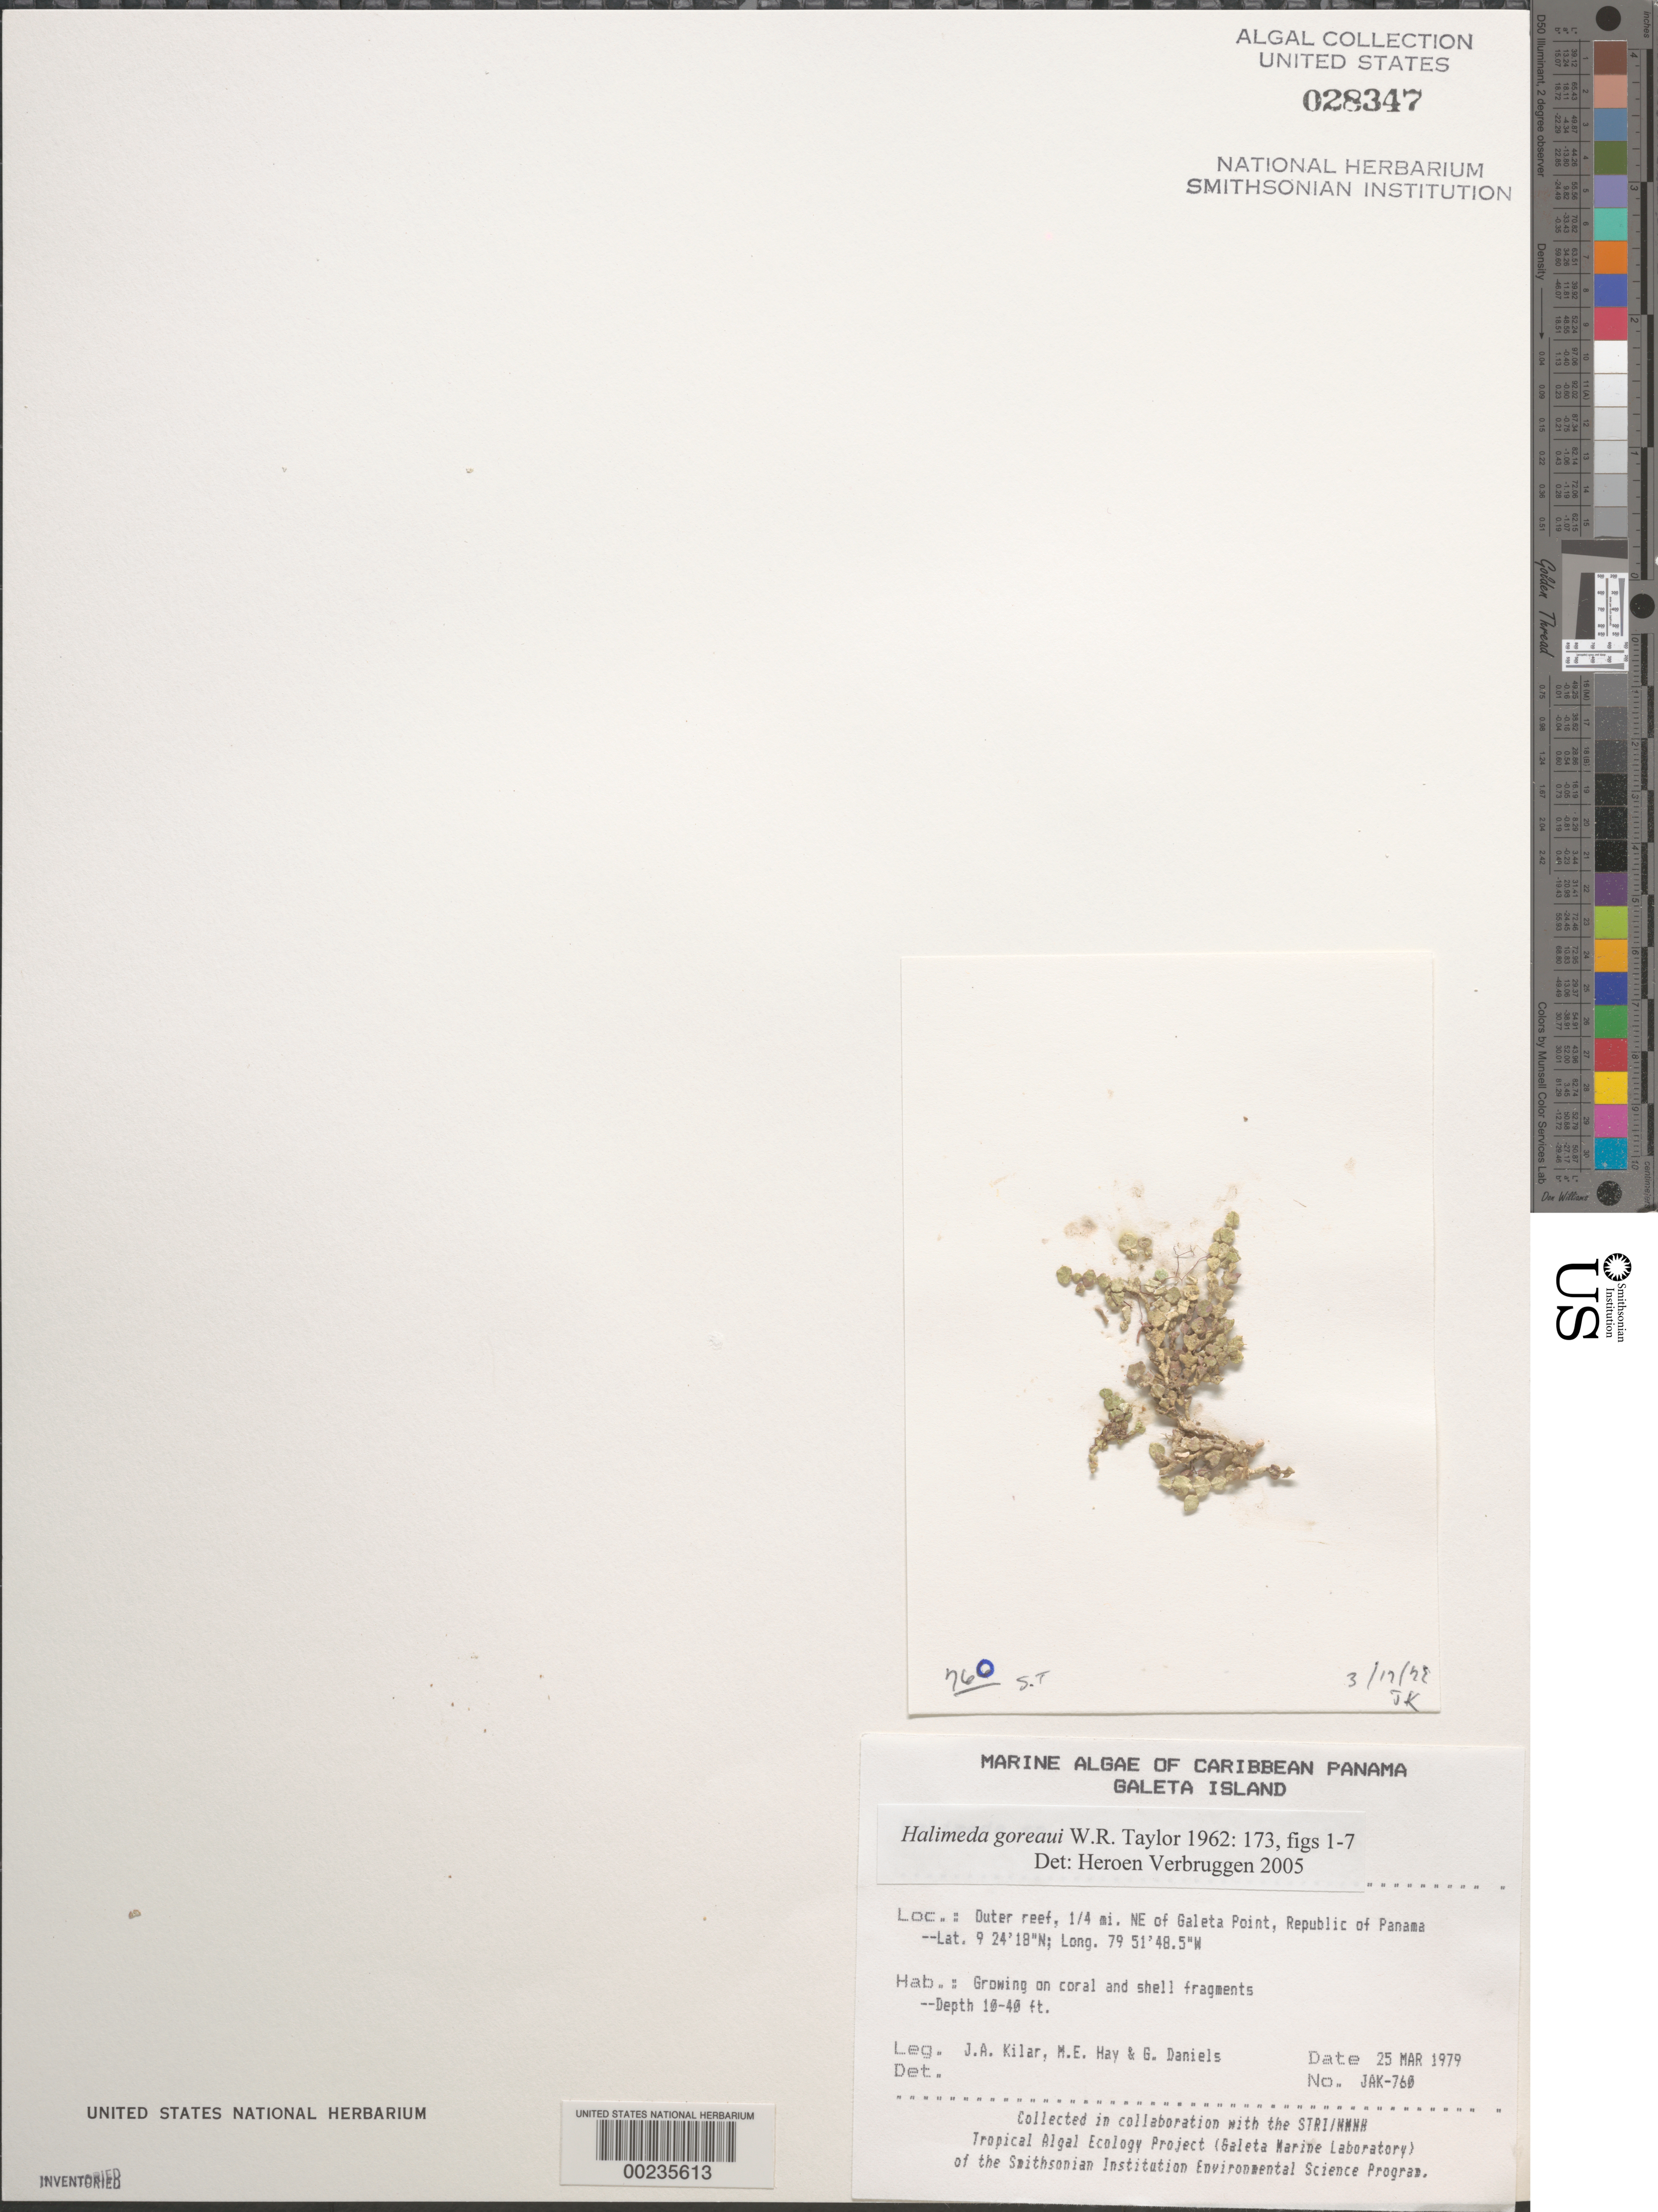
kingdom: Plantae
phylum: Chlorophyta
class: Ulvophyceae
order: Bryopsidales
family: Halimedaceae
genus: Halimeda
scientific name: Halimeda goreaui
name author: W.R. Taylor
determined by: Verbruggen, H.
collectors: J. A. Kilar, M. E. Hay & G. S. Daniels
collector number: JAK-760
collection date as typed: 25 Mar 1979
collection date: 1979-03-25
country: Panama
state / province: Colón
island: Galeta Island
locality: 1/4th mile northeast of Galeta Point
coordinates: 9 24' 18" N, 79 51' 48.5" W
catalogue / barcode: US 28347